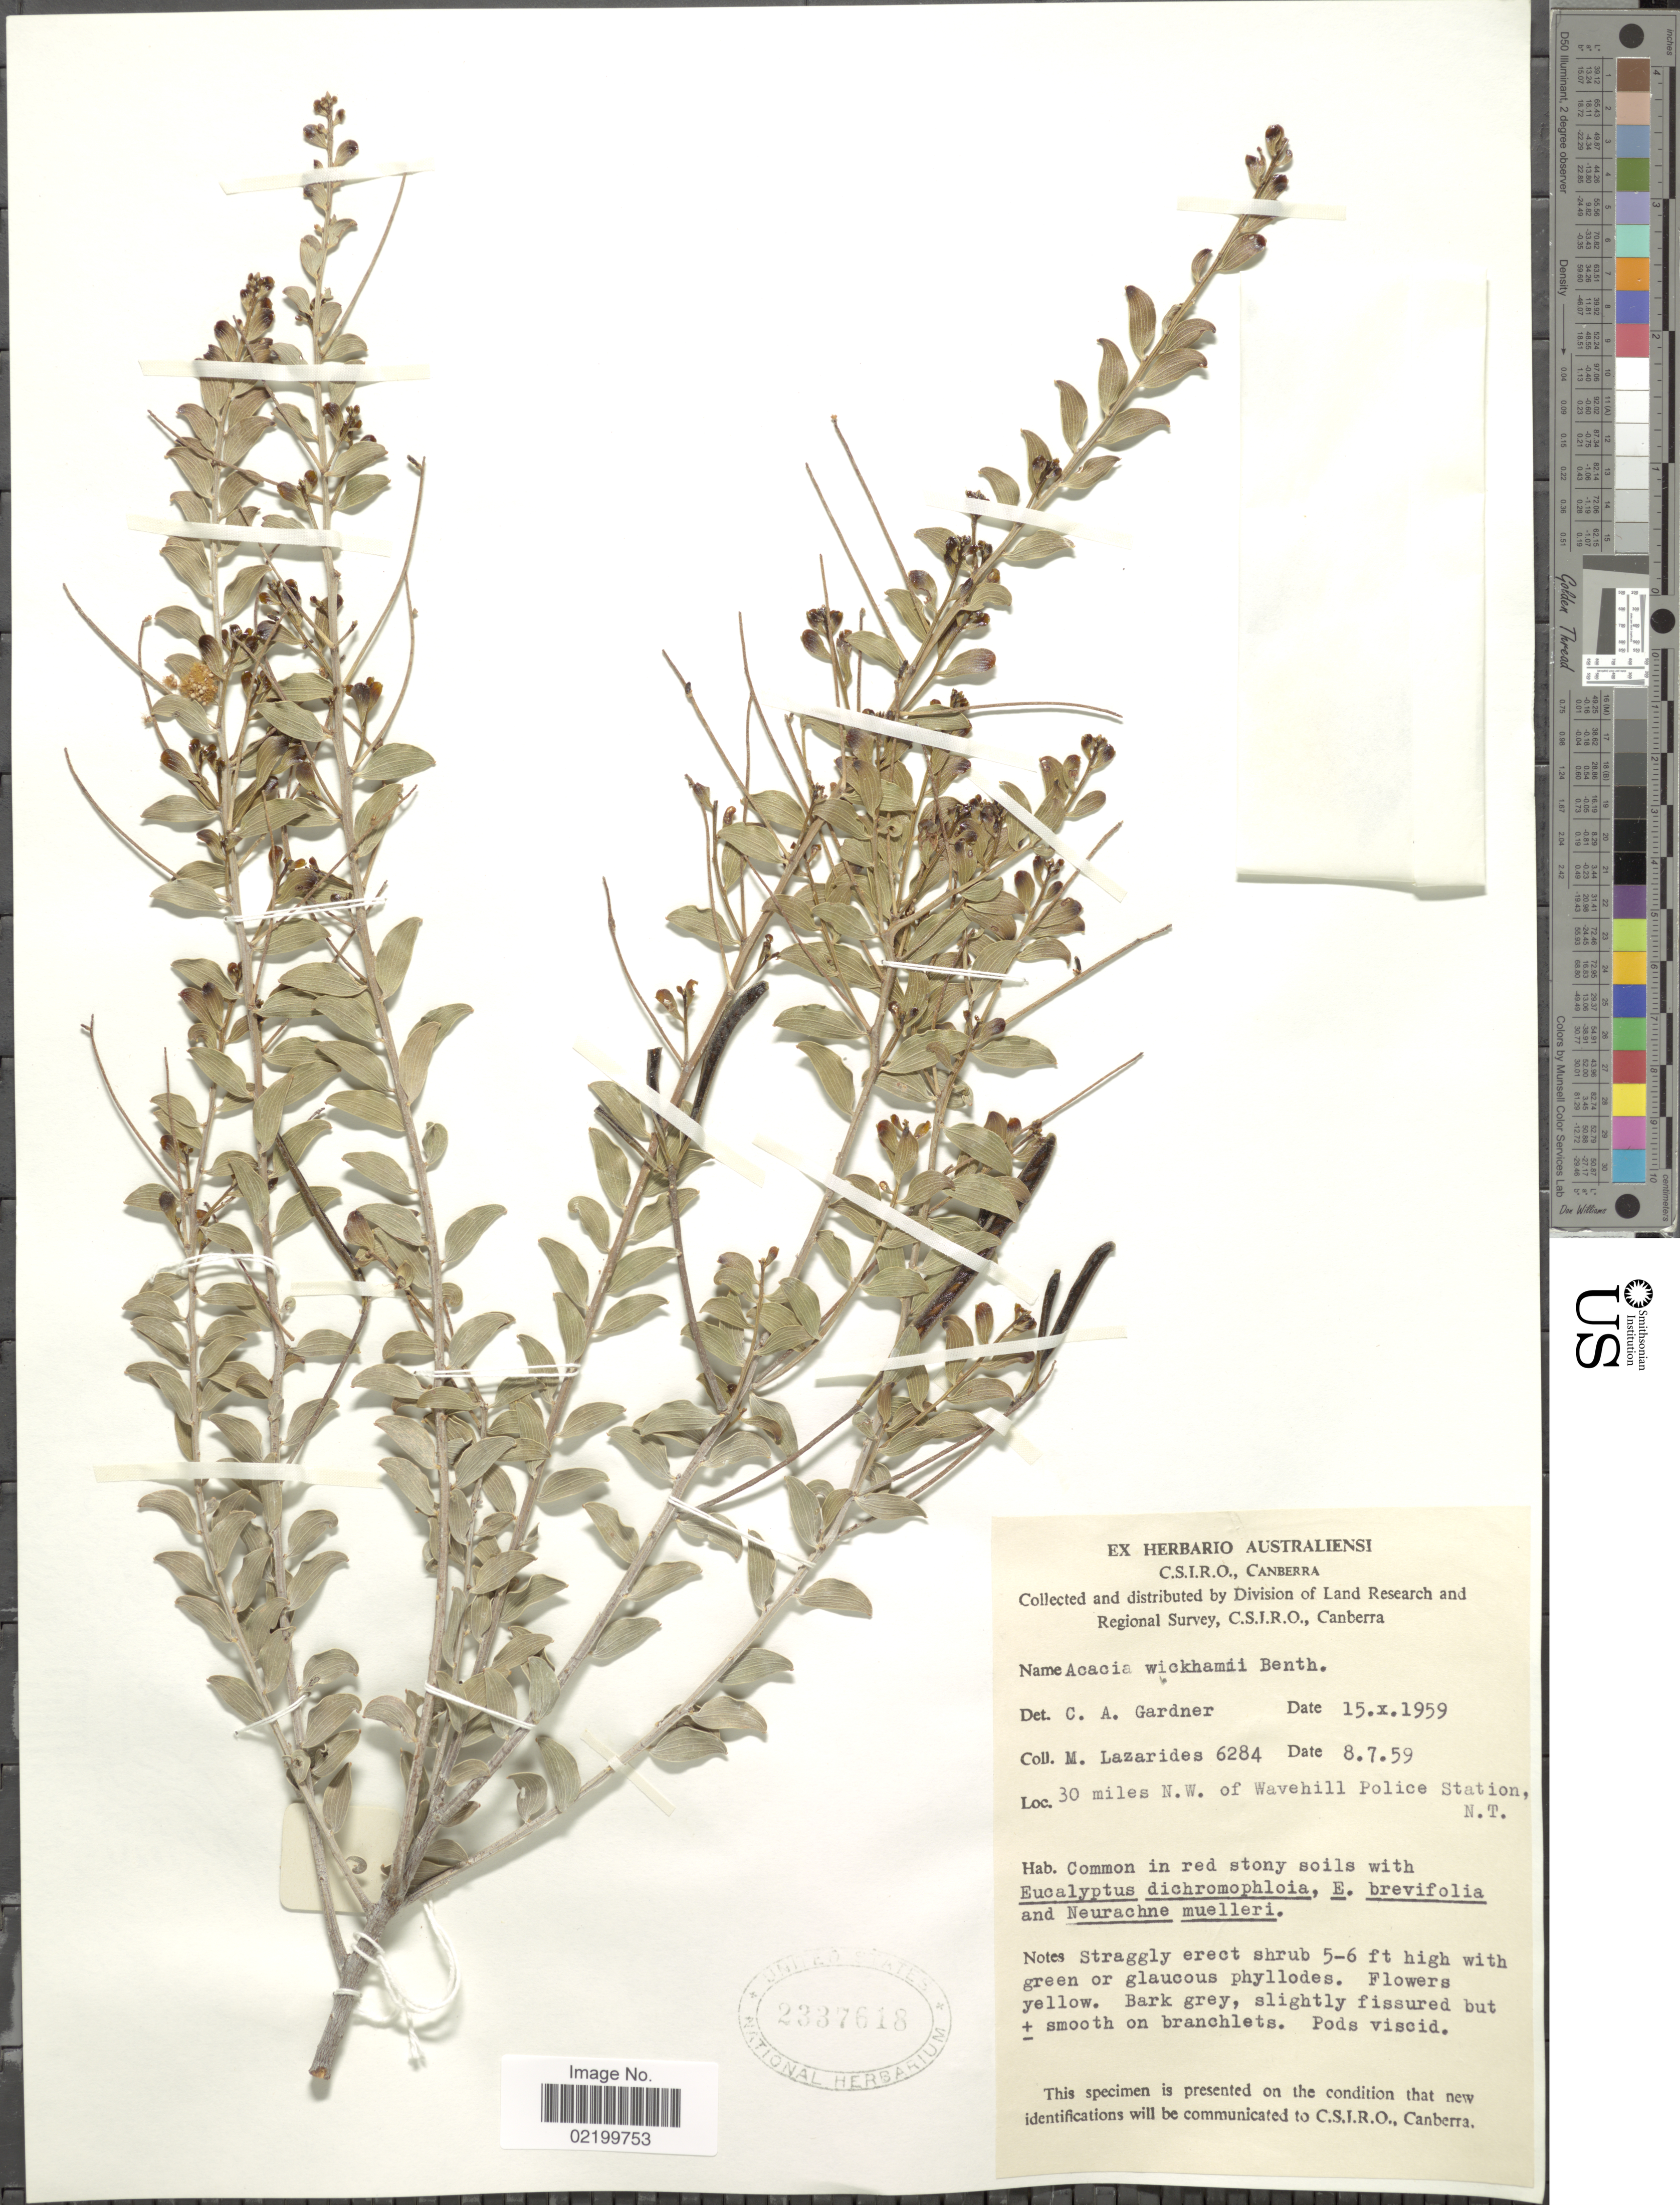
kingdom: Plantae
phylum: Tracheophyta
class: Magnoliopsida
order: Fabales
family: Fabaceae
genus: Acacia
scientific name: Acacia wickhami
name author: Benth.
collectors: M. Lazarides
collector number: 6284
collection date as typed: Transcribed d/m/y: 8/7/59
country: Australia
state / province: Northern Territory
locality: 30 miles N.W. of Wavehill Police Station, N.T.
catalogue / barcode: US 2337618